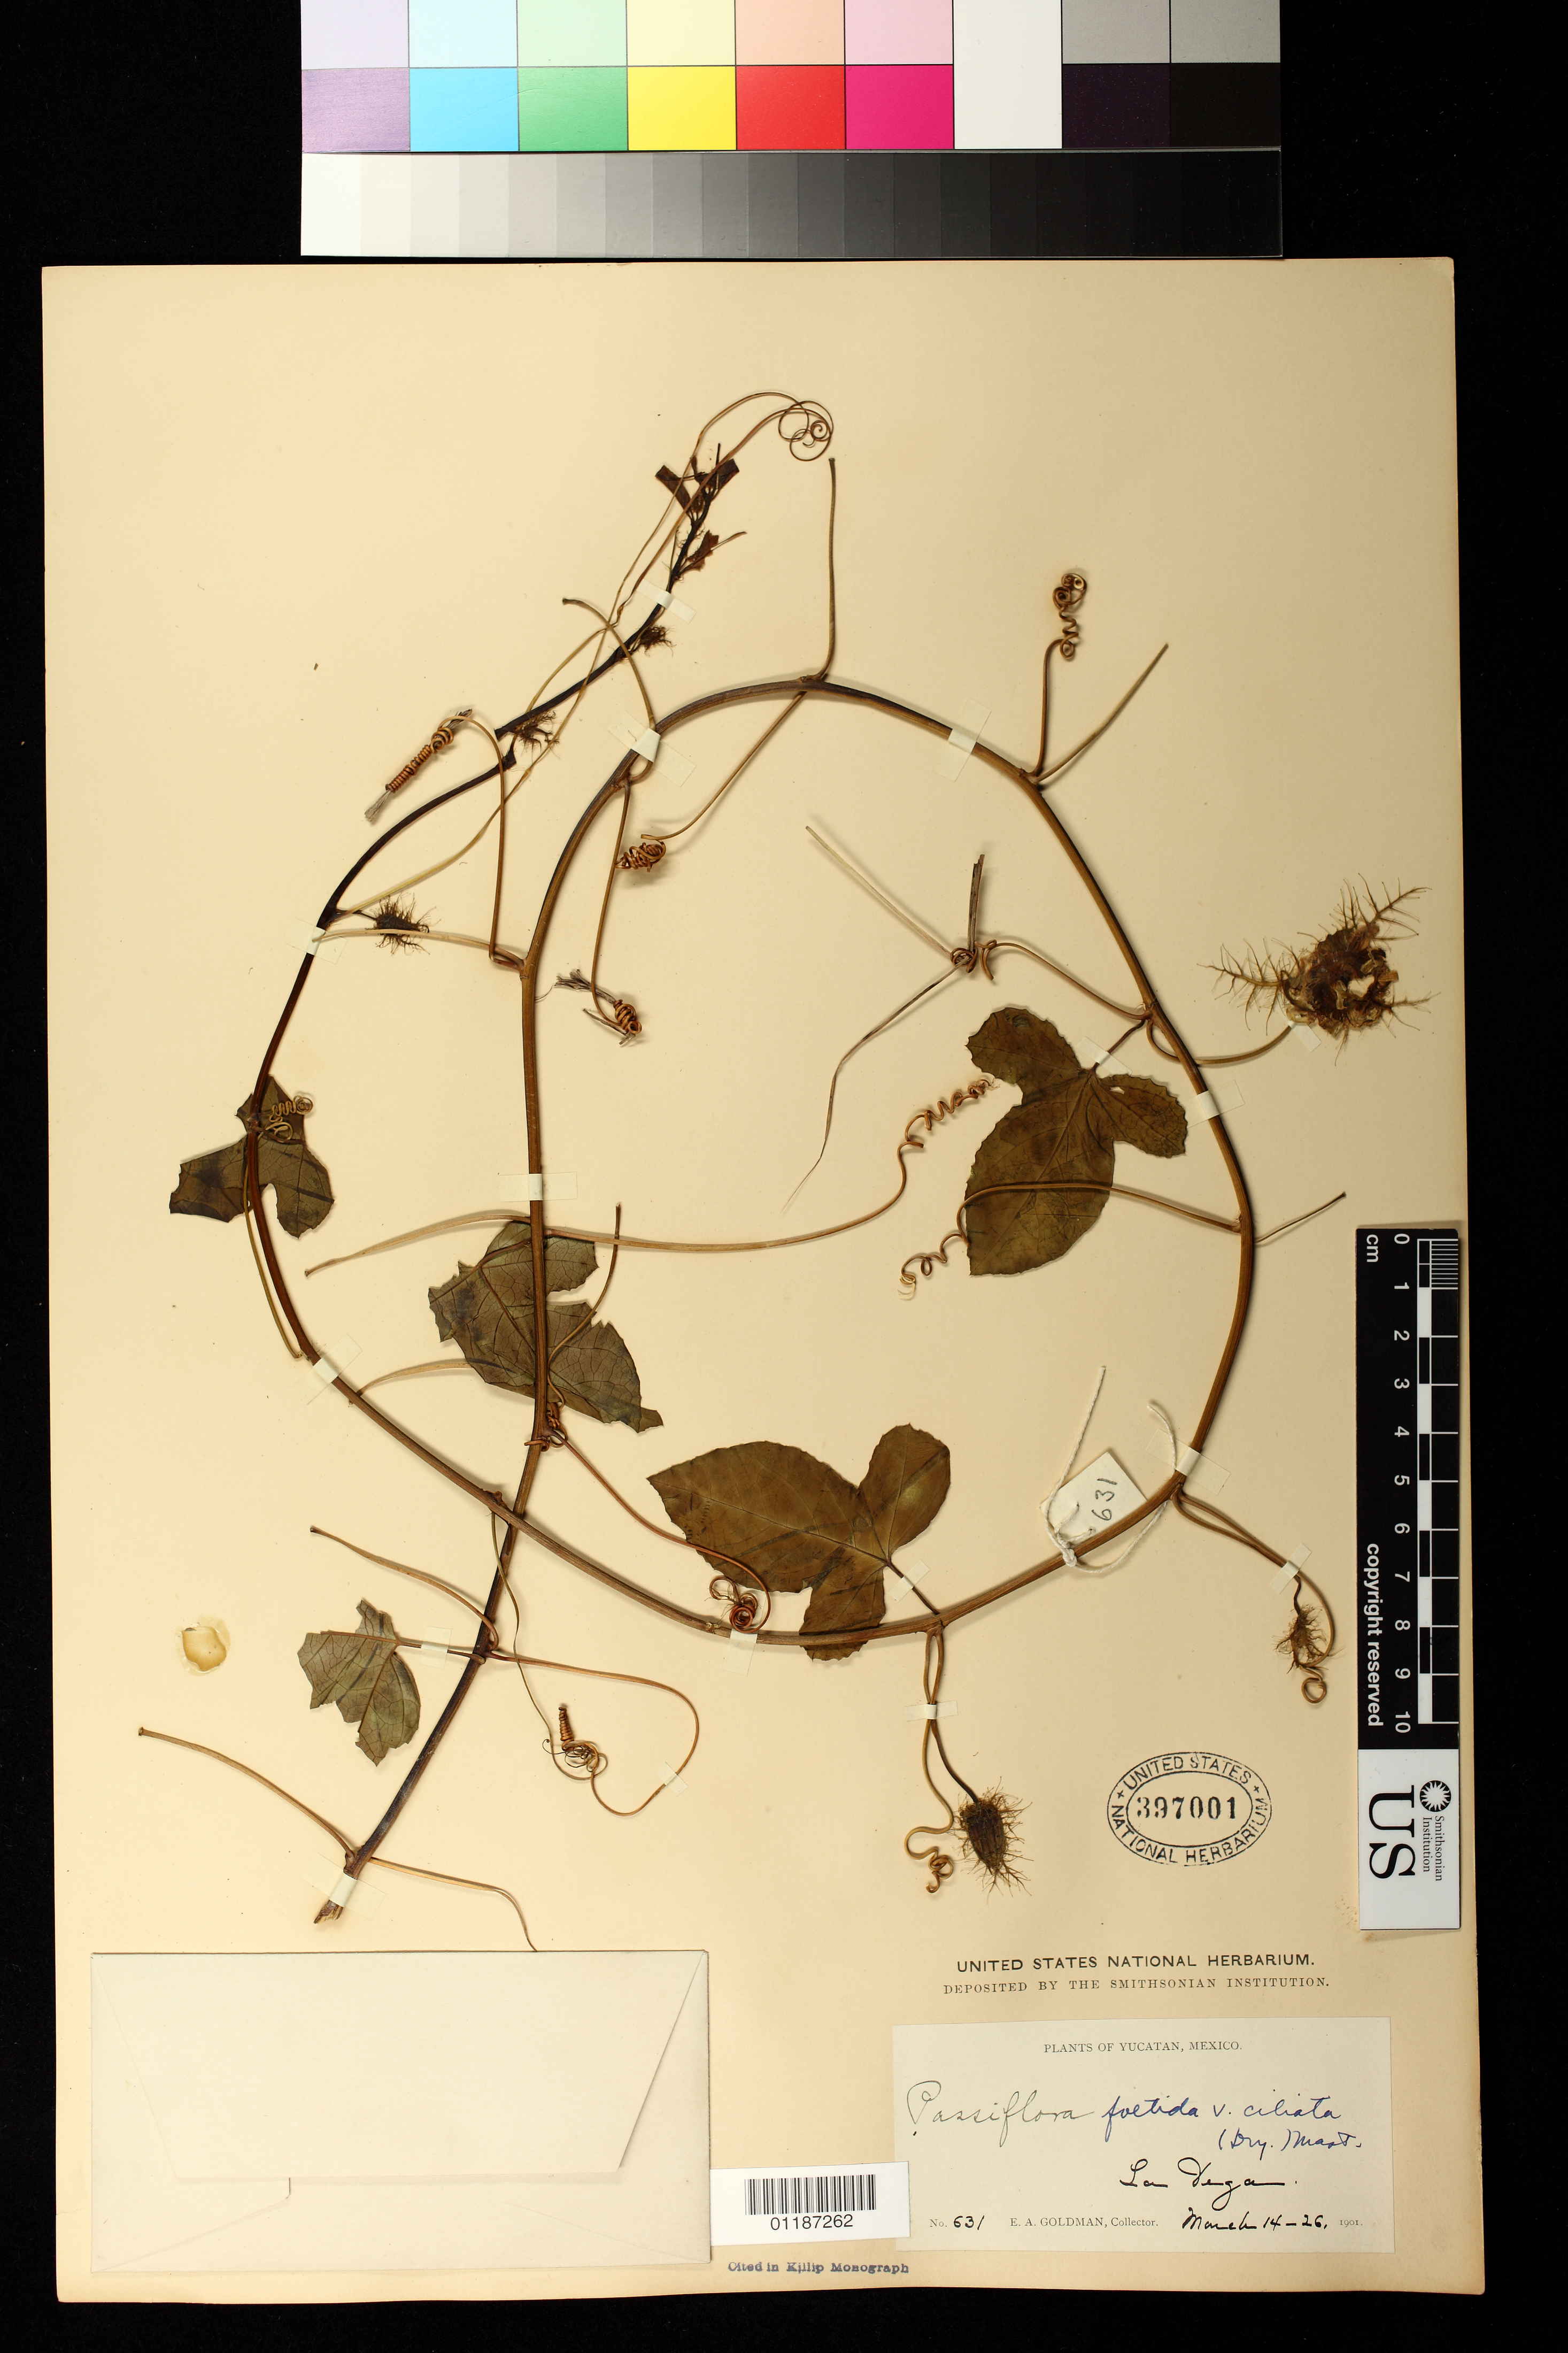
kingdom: Plantae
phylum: Tracheophyta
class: Magnoliopsida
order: Malpighiales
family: Passifloraceae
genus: Passiflora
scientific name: Passiflora ciliata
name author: Aiton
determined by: Svoboda, Harlan T., (NA), US Department of Agriculture (UNITED STATES)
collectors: E. A. Goldman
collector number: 631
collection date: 1901-03-14/1901-03-26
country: Mexico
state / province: Yucatán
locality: Las Vegas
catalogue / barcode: US 397001